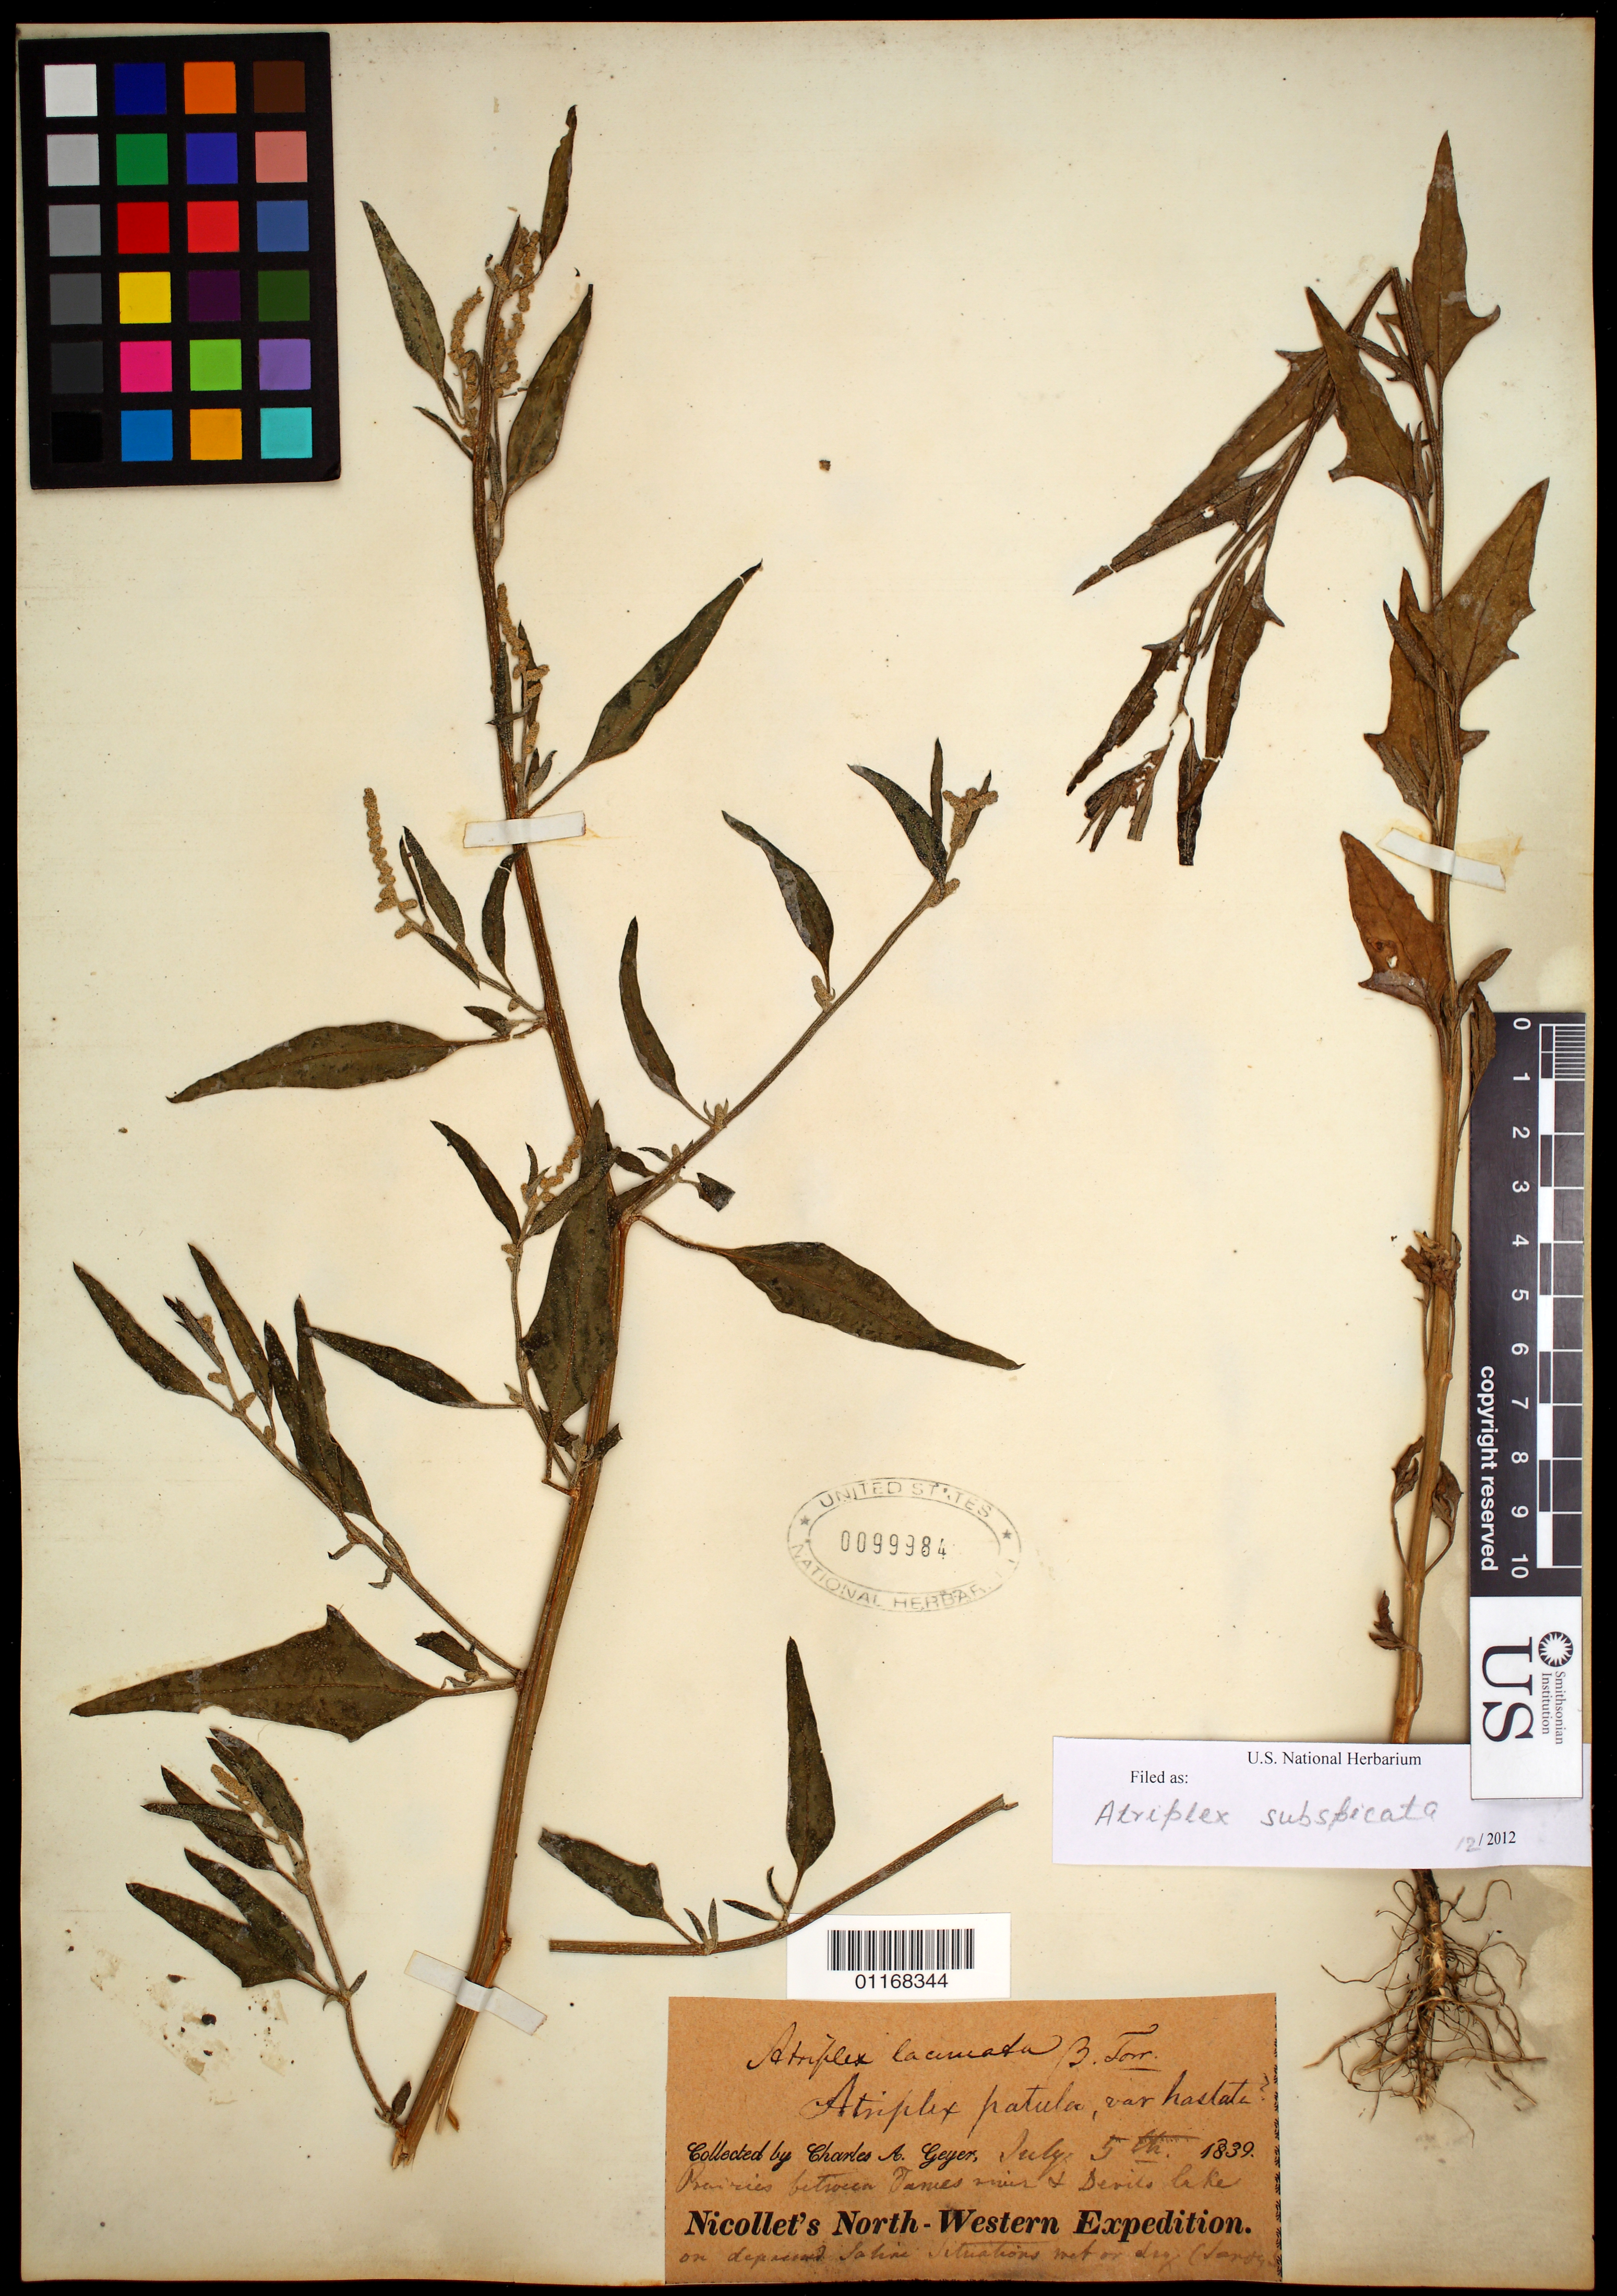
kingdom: Plantae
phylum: Tracheophyta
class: Magnoliopsida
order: Caryophyllales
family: Amaranthaceae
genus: Atriplex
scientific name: Atriplex subspicata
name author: (Nutt.) Rydb.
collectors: C. A. Geyer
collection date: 1839-07-05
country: United States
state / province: North Dakota / South Dakota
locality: Prairies between James River and Devil's Lake.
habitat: Salt Marsh.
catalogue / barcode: US 99984